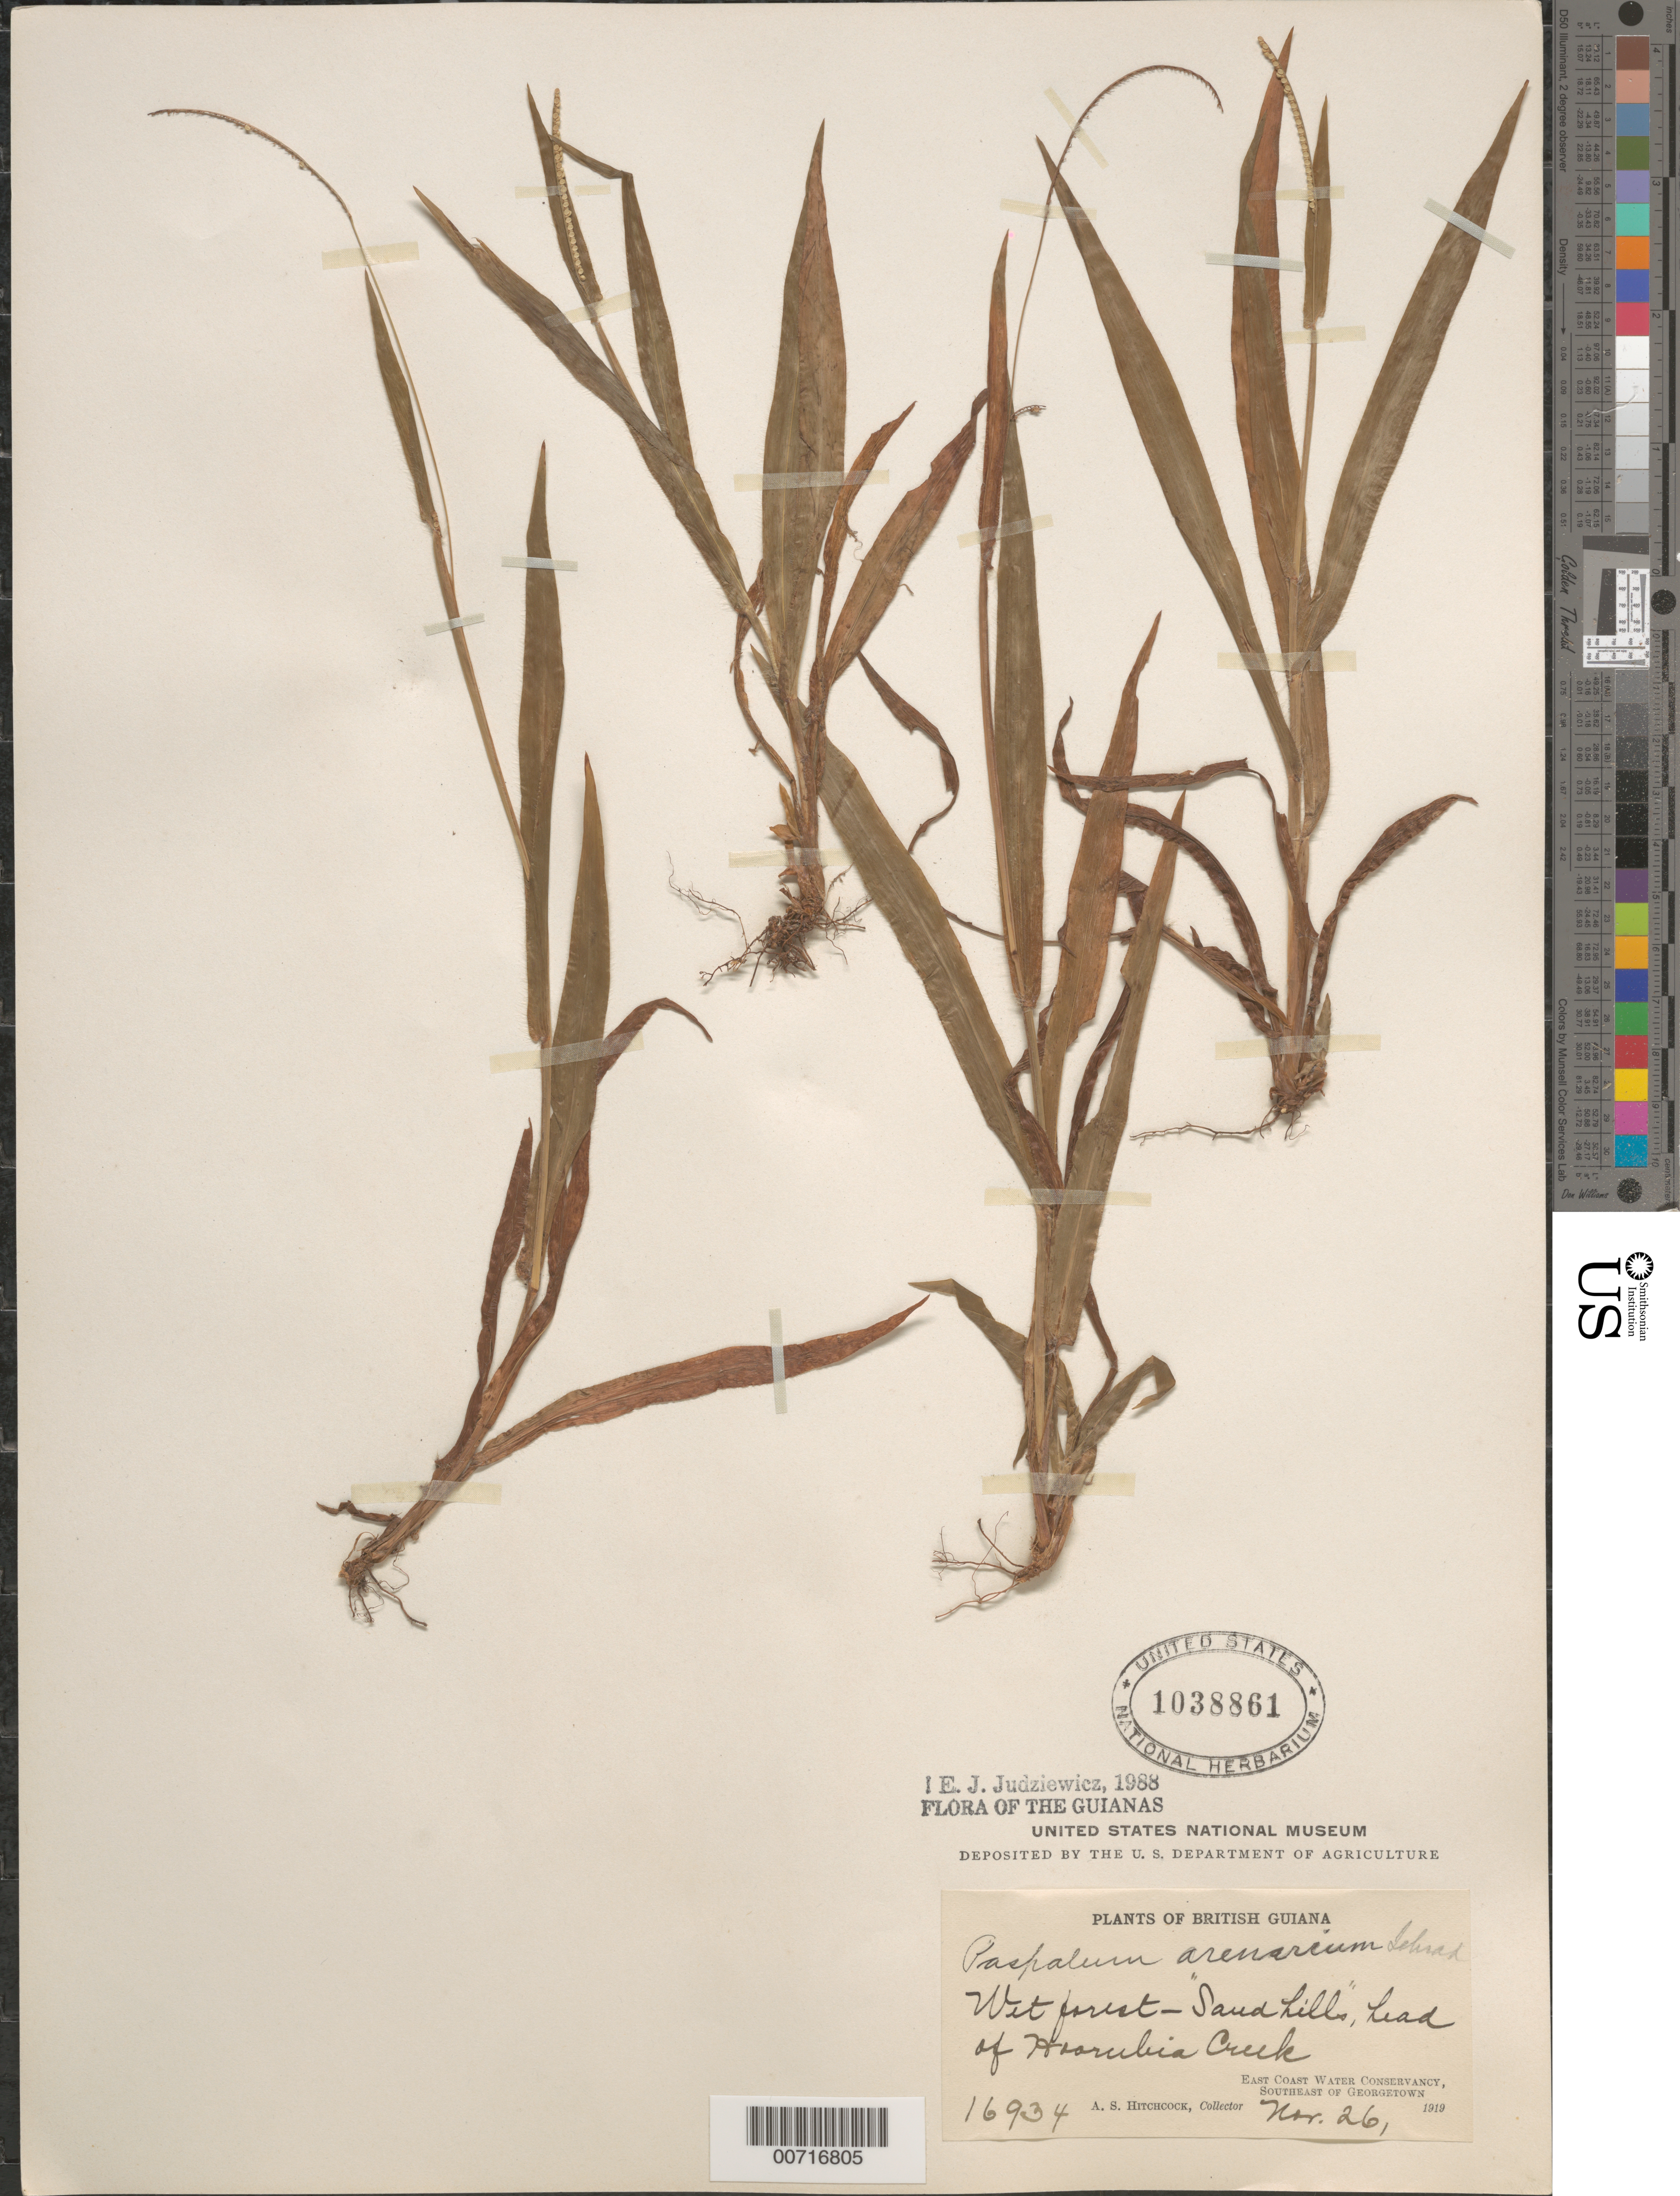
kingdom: Plantae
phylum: Tracheophyta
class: Liliopsida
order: Poales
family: Poaceae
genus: Paspalum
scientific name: Paspalum arenarium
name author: Schrad.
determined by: Judziewicz, E. J.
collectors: A. S. Hitchcock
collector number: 16934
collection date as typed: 26-Nov-19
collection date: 1919-11-26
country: Guyana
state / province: Demerara-Mahaica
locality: Hoorubea Creek, head of, SE of Georgetown, East Coast Water Conservancy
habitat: Wet forest, "sandhills", head of creek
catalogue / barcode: US 1038861